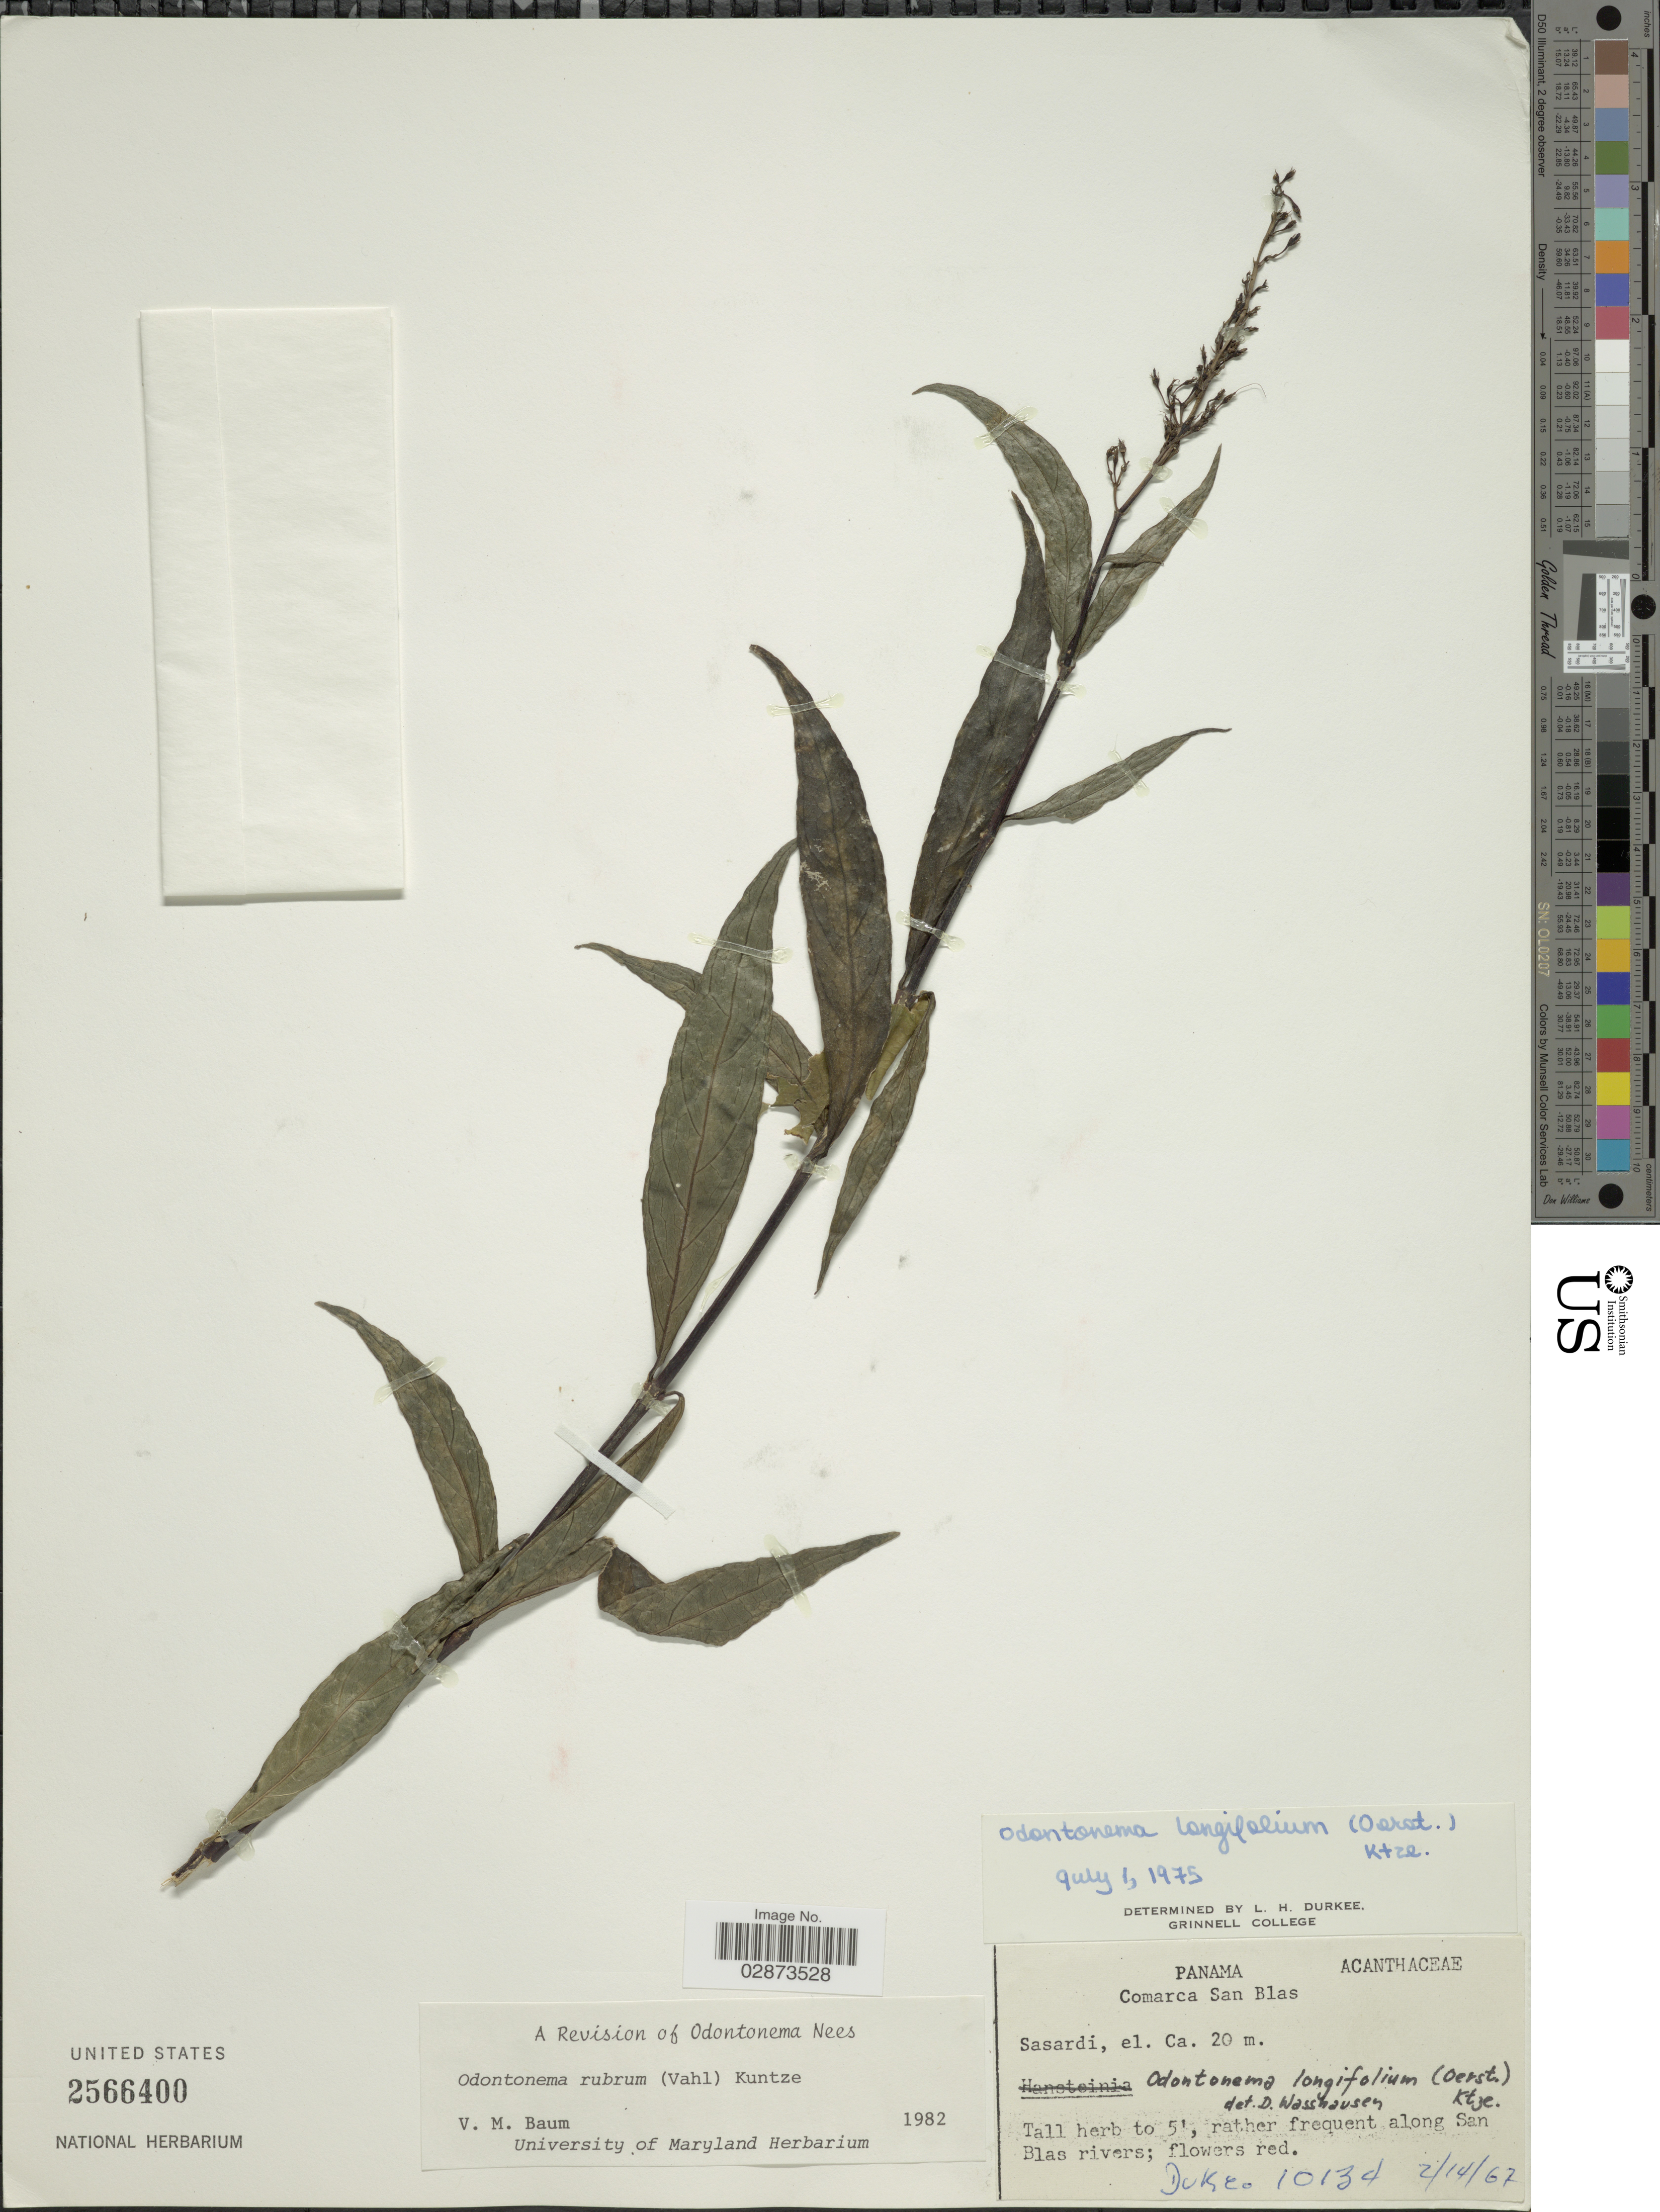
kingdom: Plantae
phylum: Tracheophyta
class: Magnoliopsida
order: Lamiales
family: Acanthaceae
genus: Odontonema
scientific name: Odontonema rubrum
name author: (Vahl) Kuntze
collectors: -. Duke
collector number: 10134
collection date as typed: Transcribed d/m/y: 14/2/67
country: Panama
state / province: Kuna Yala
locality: Comarca San Blas, rather frequent along San Blas River. Sasardi.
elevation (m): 20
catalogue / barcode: US 2566400